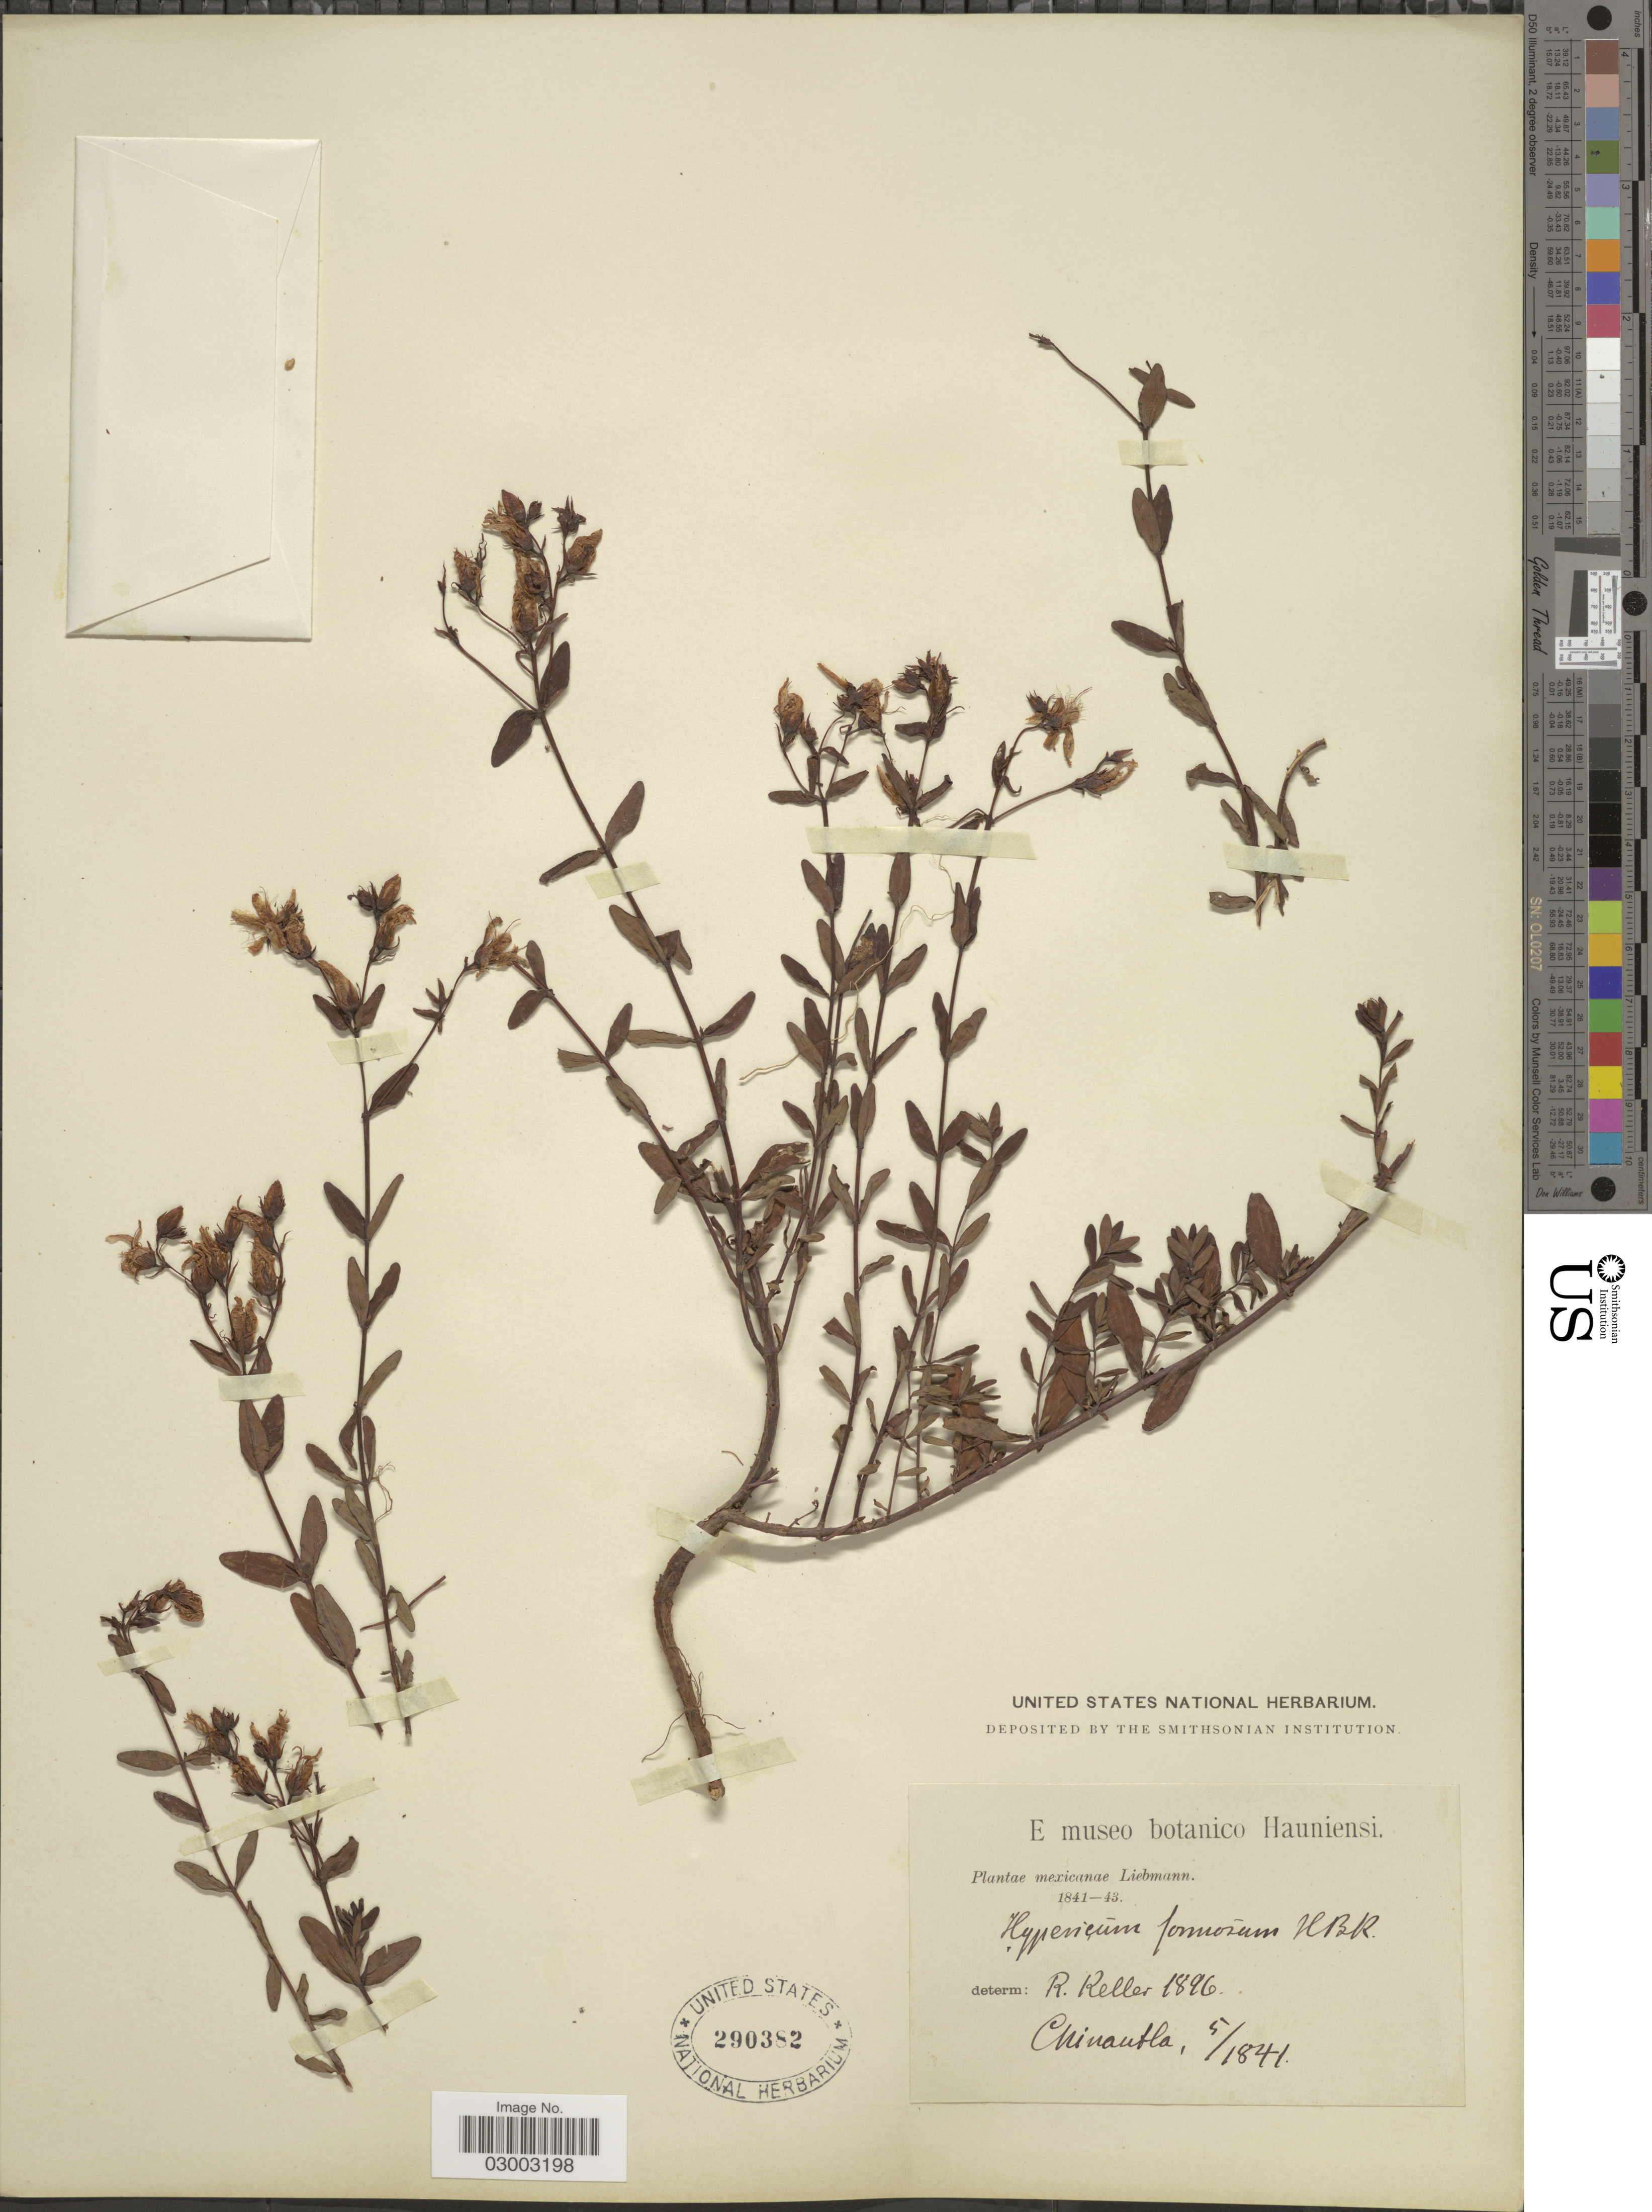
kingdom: Plantae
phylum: Tracheophyta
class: Magnoliopsida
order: Malpighiales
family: Hypericaceae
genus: Hypericum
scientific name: Hypericum oaxacanum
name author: R. Keller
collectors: Liebmann, --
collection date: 1841-05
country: Mexico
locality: Chinantla.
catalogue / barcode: US 290382